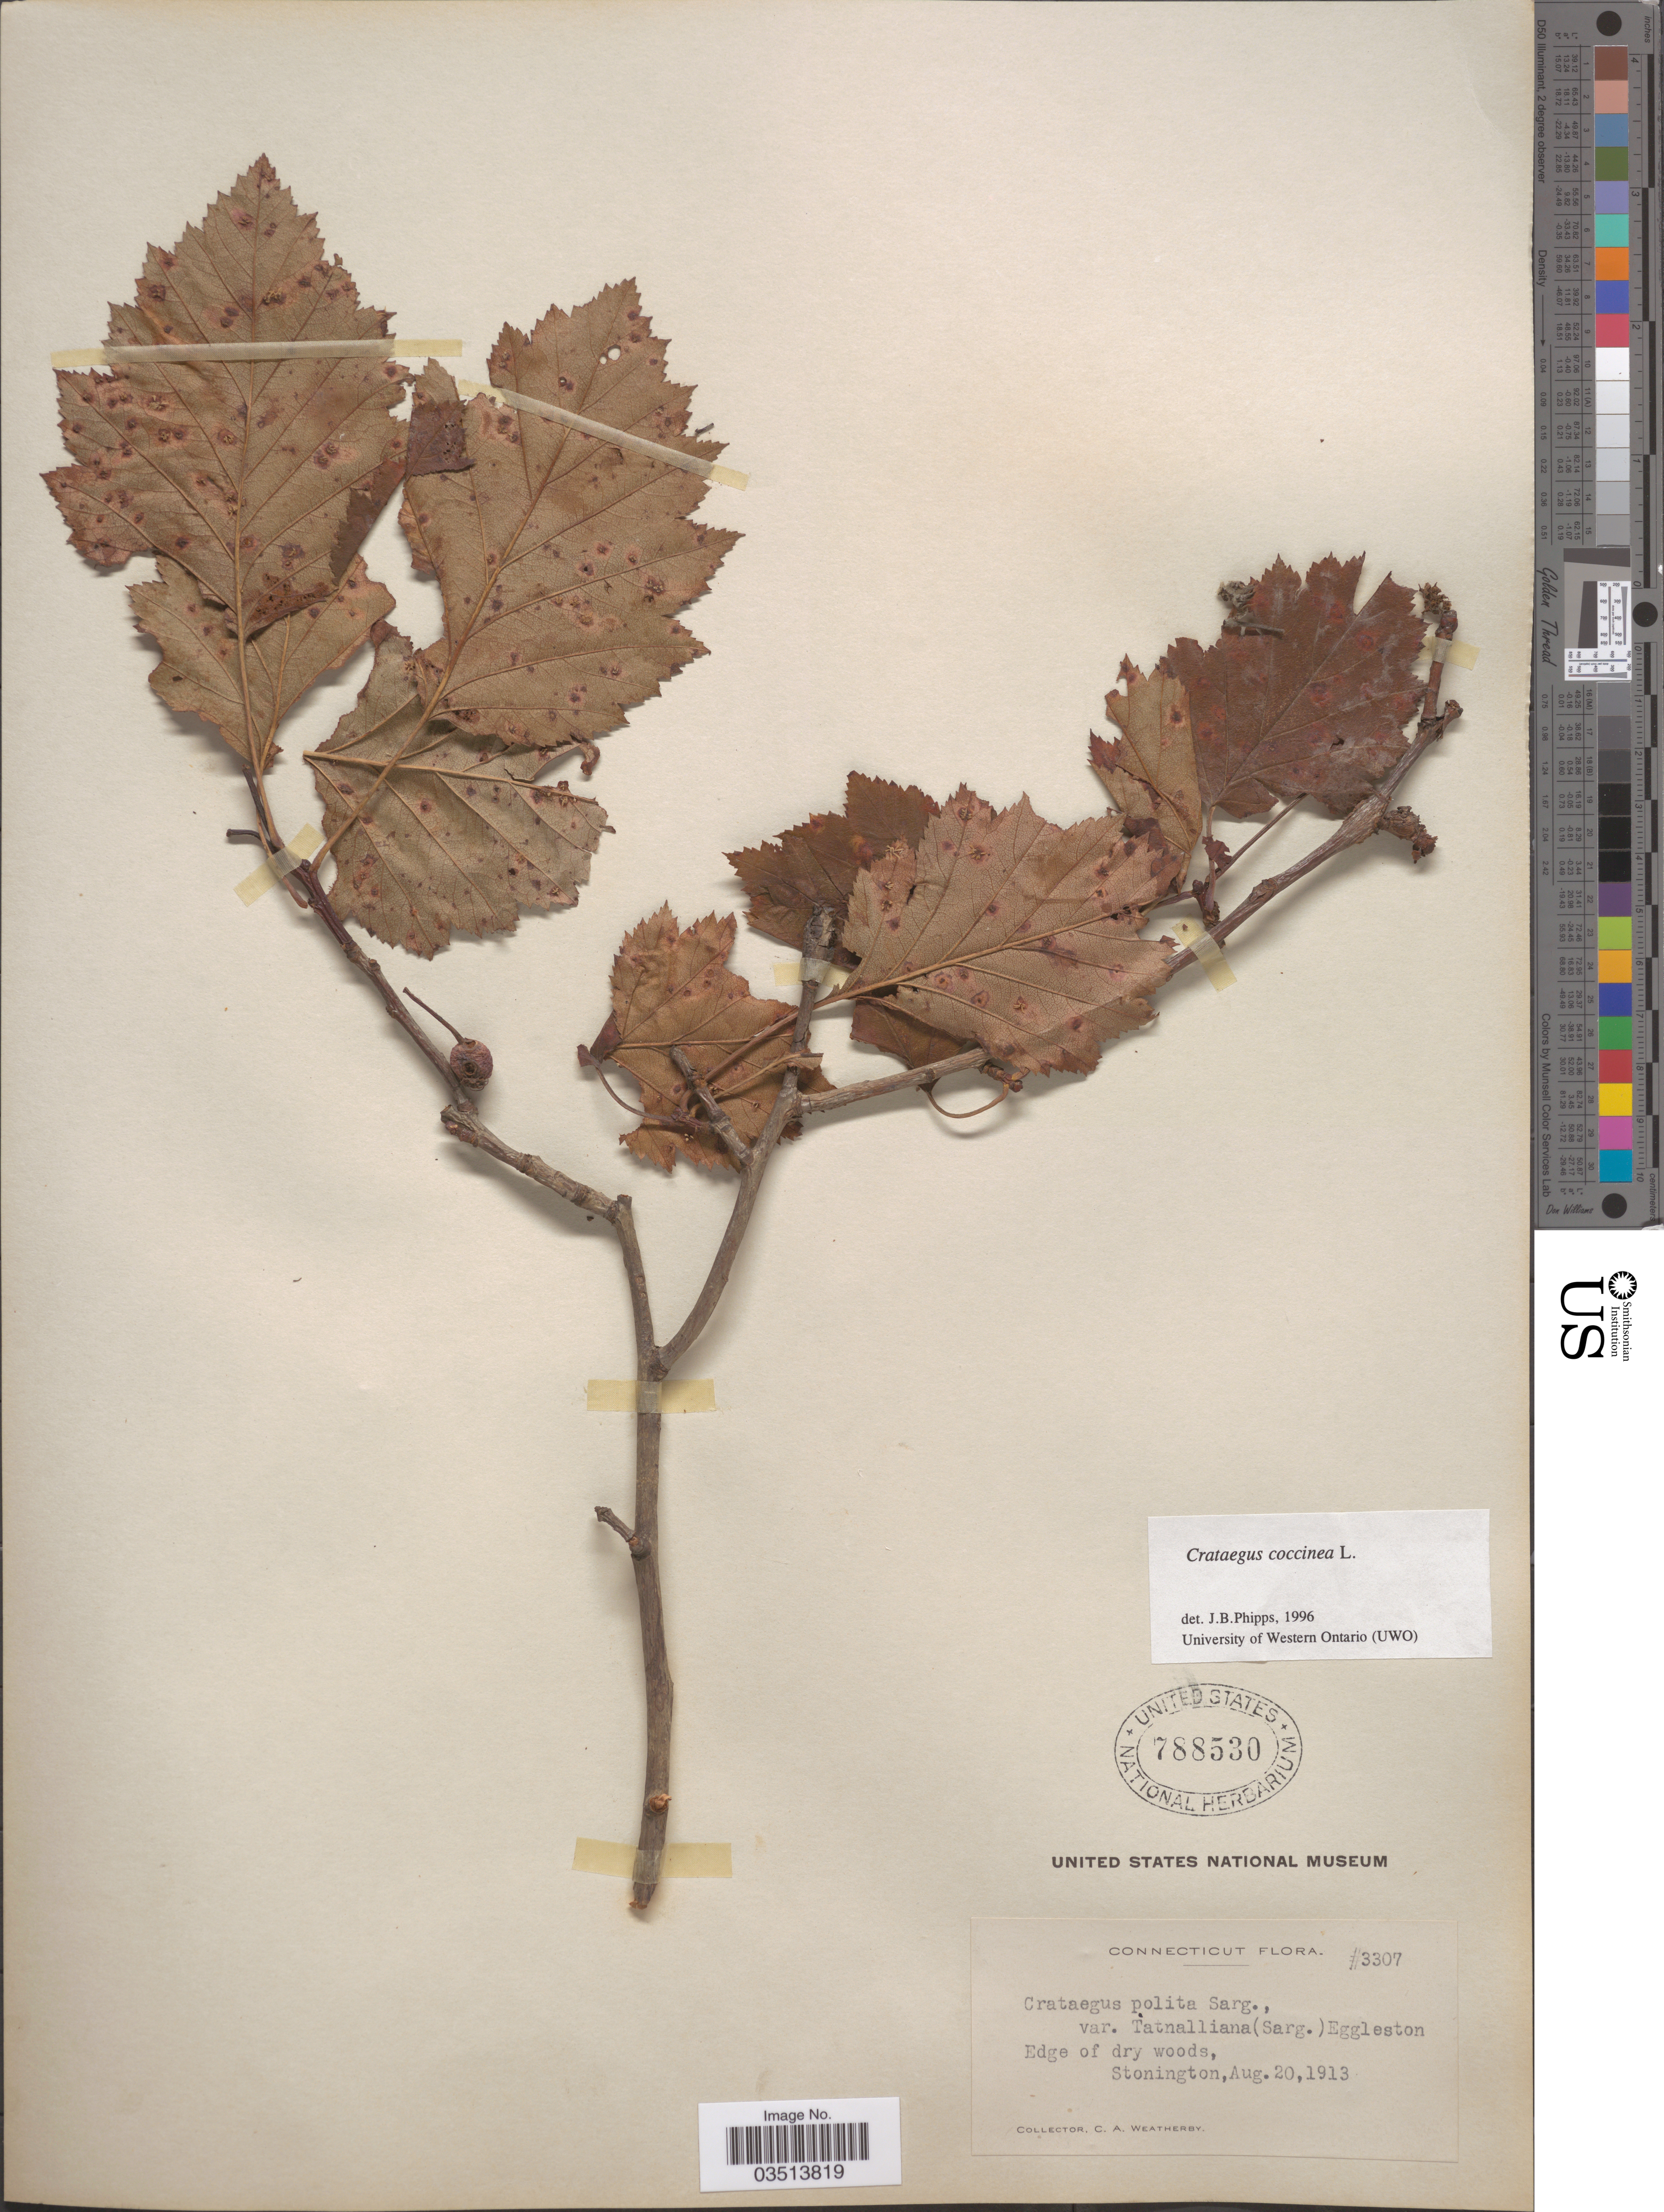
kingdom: Plantae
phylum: Tracheophyta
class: Magnoliopsida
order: Rosales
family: Rosaceae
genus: Crataegus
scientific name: Crataegus coccinea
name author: Ashe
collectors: C. A. Weatherby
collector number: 3307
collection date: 1913-08-20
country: United States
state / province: Connecticut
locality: Stonington.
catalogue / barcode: US 788530